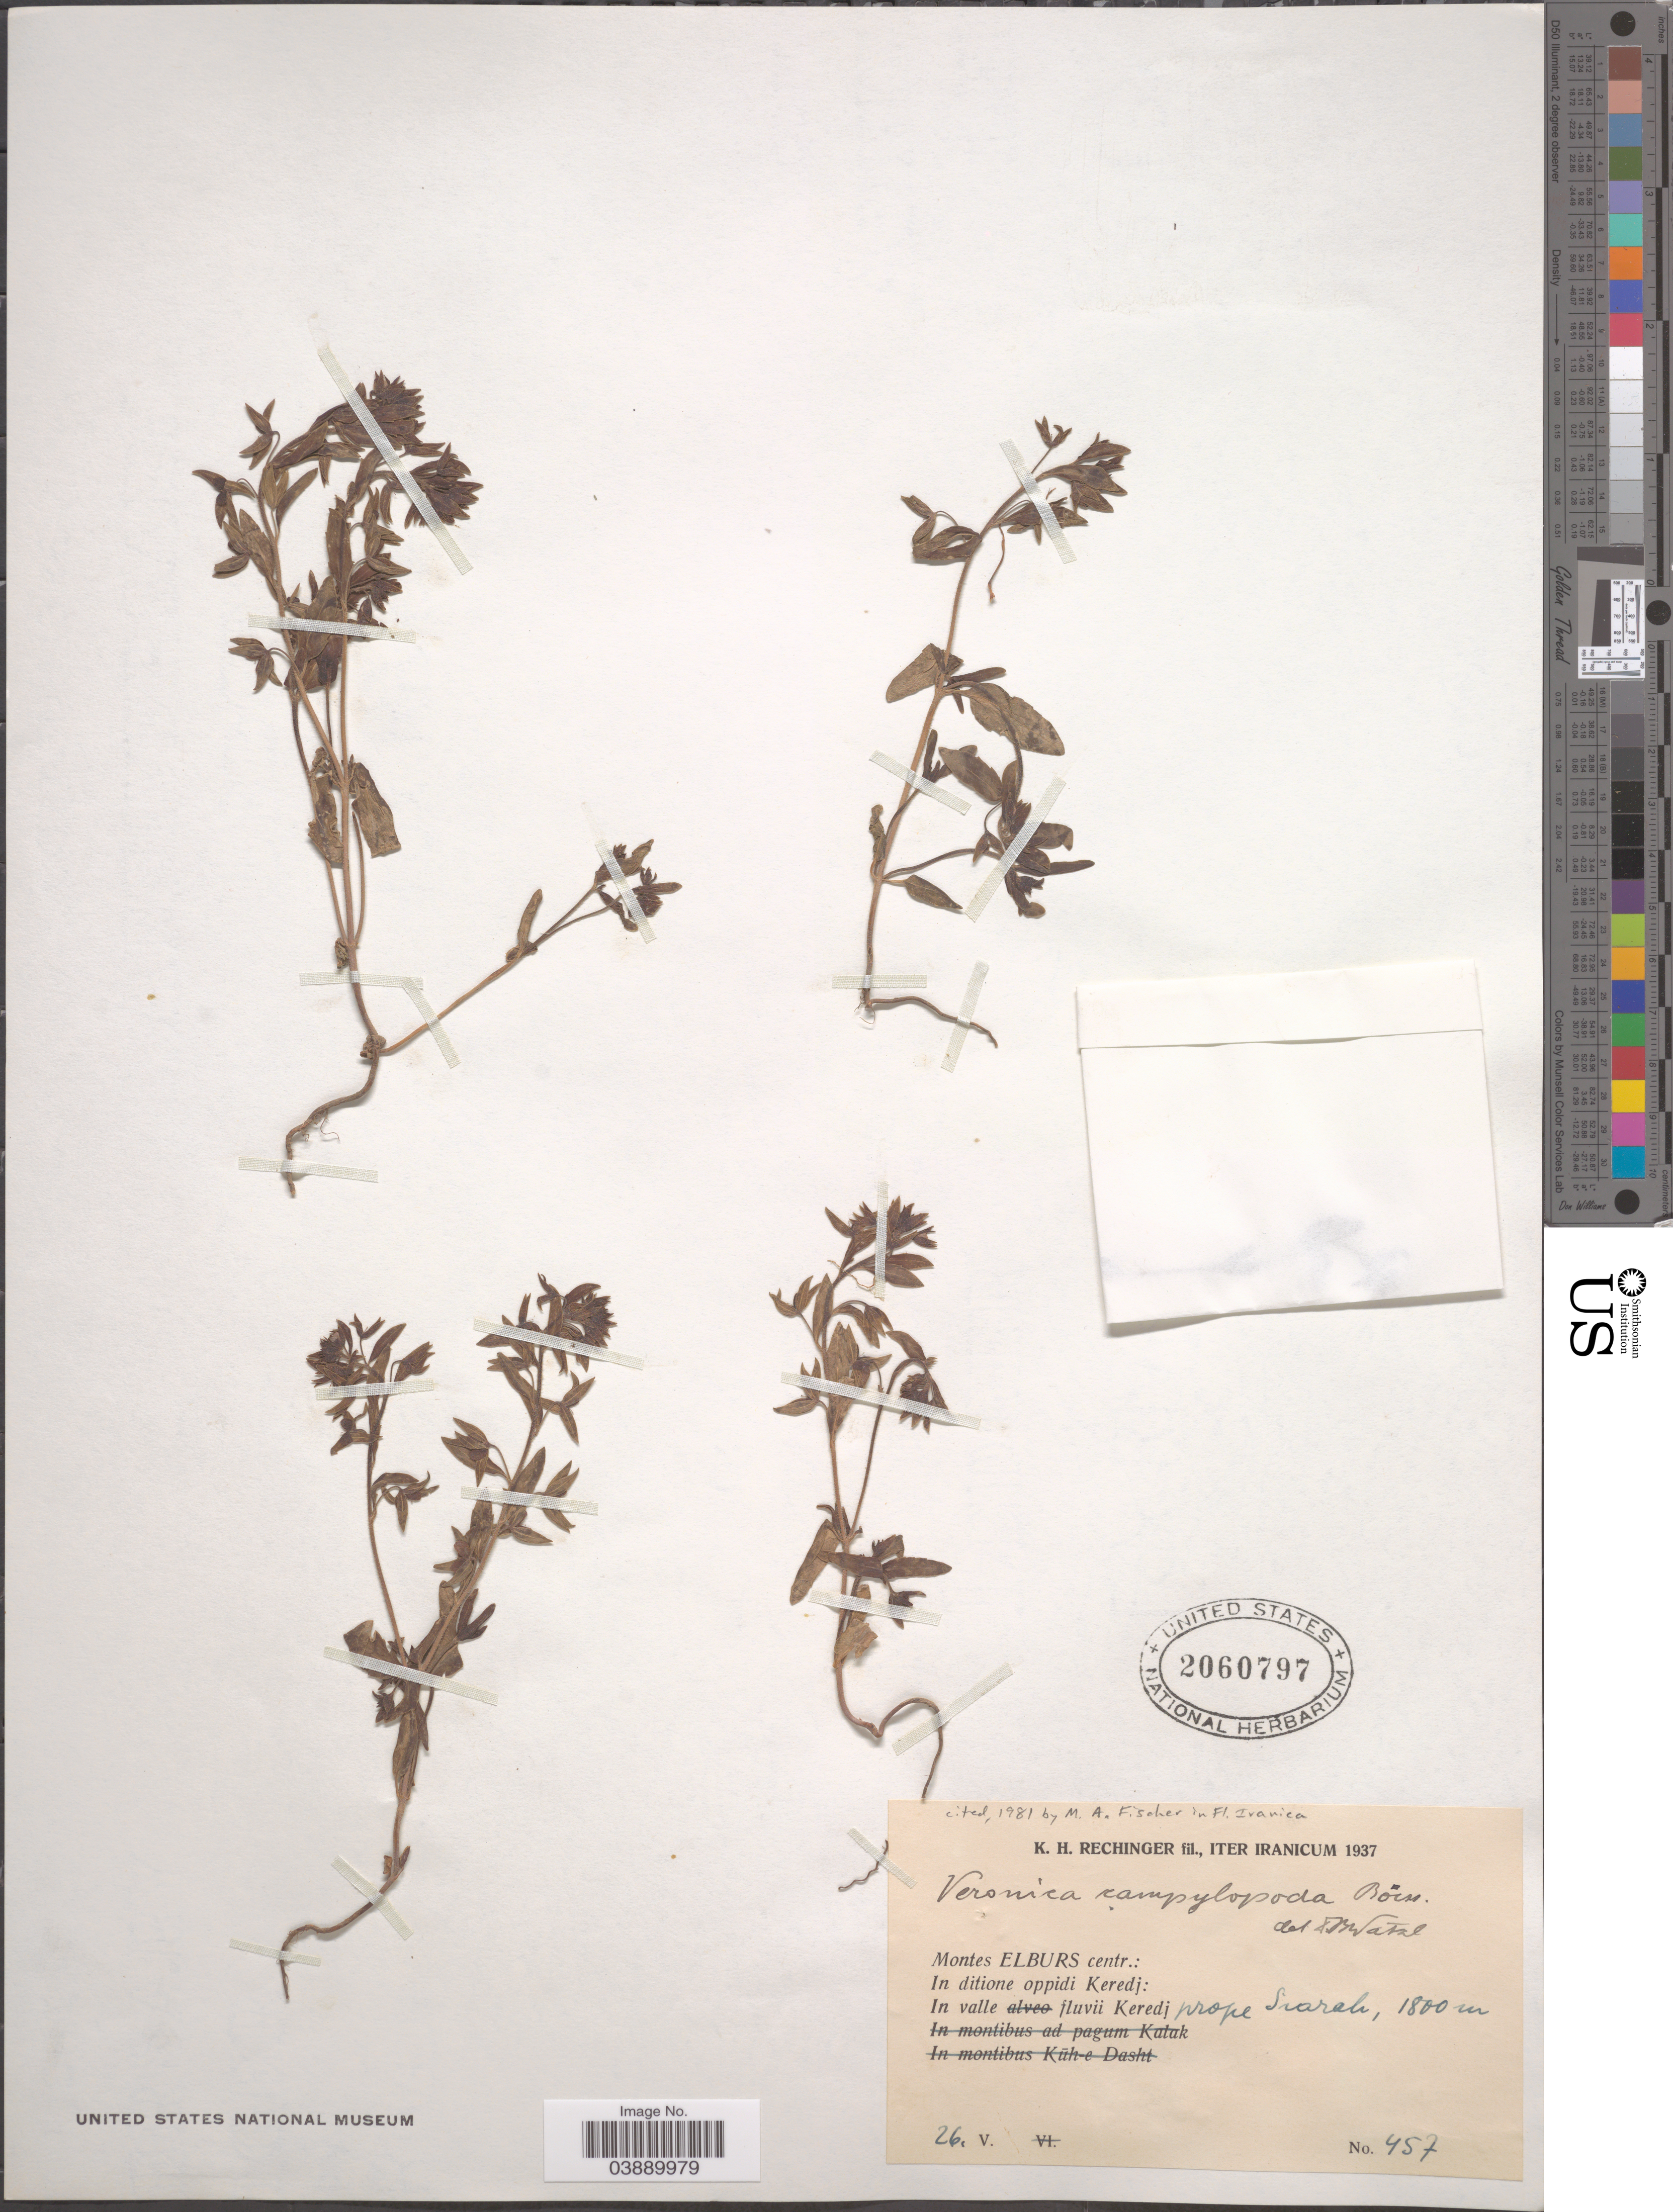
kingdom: Plantae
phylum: Tracheophyta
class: Magnoliopsida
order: Lamiales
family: Plantaginaceae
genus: Veronica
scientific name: Veronica campylopoda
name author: Boiss.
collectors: K. H. Rechinger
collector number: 457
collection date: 1937-05-26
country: Iran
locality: Montes Elburs centr.: In ditione oppidi Keredj: In valle fluvii Keredj prope Siarah.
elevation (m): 1800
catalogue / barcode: US 2060797